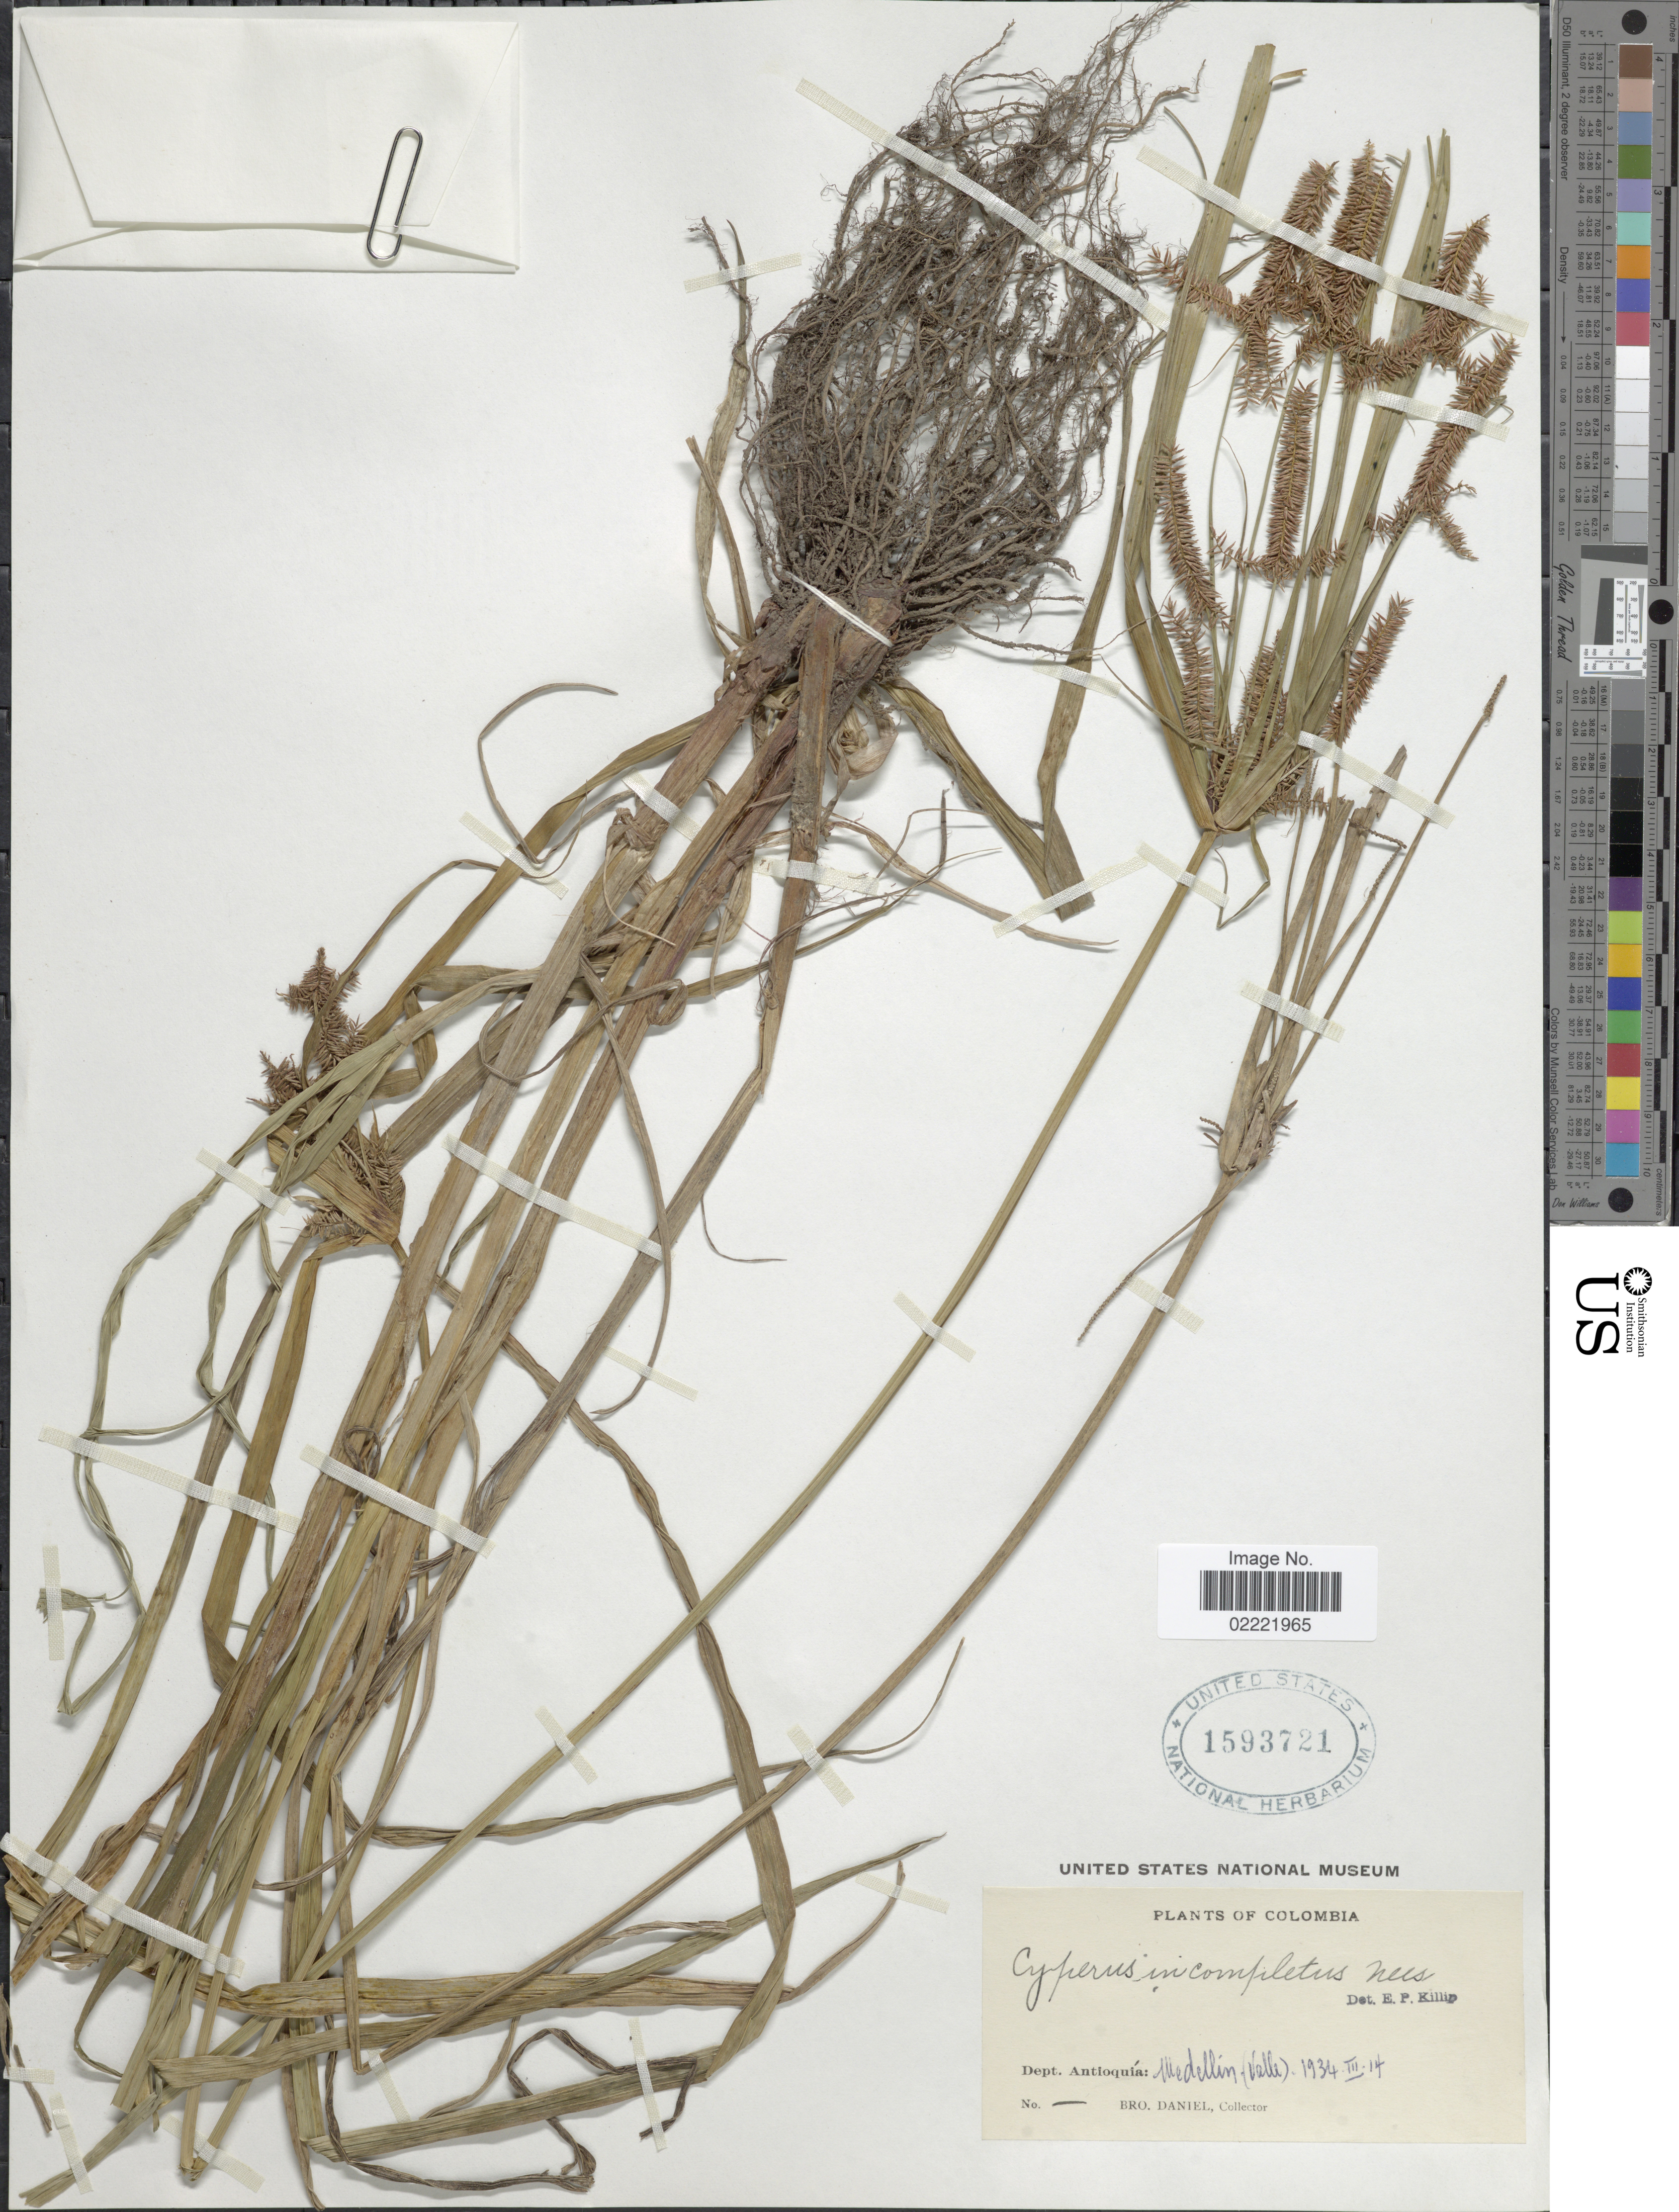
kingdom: Plantae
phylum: Tracheophyta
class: Liliopsida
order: Poales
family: Cyperaceae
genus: Cyperus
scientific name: Cyperus hermaphroditus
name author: (Jacq.) Standl.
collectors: Bro. Daniel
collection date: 1934-03-14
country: Colombia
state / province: Antioquia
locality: Medellin (Valle)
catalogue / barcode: US 1593721